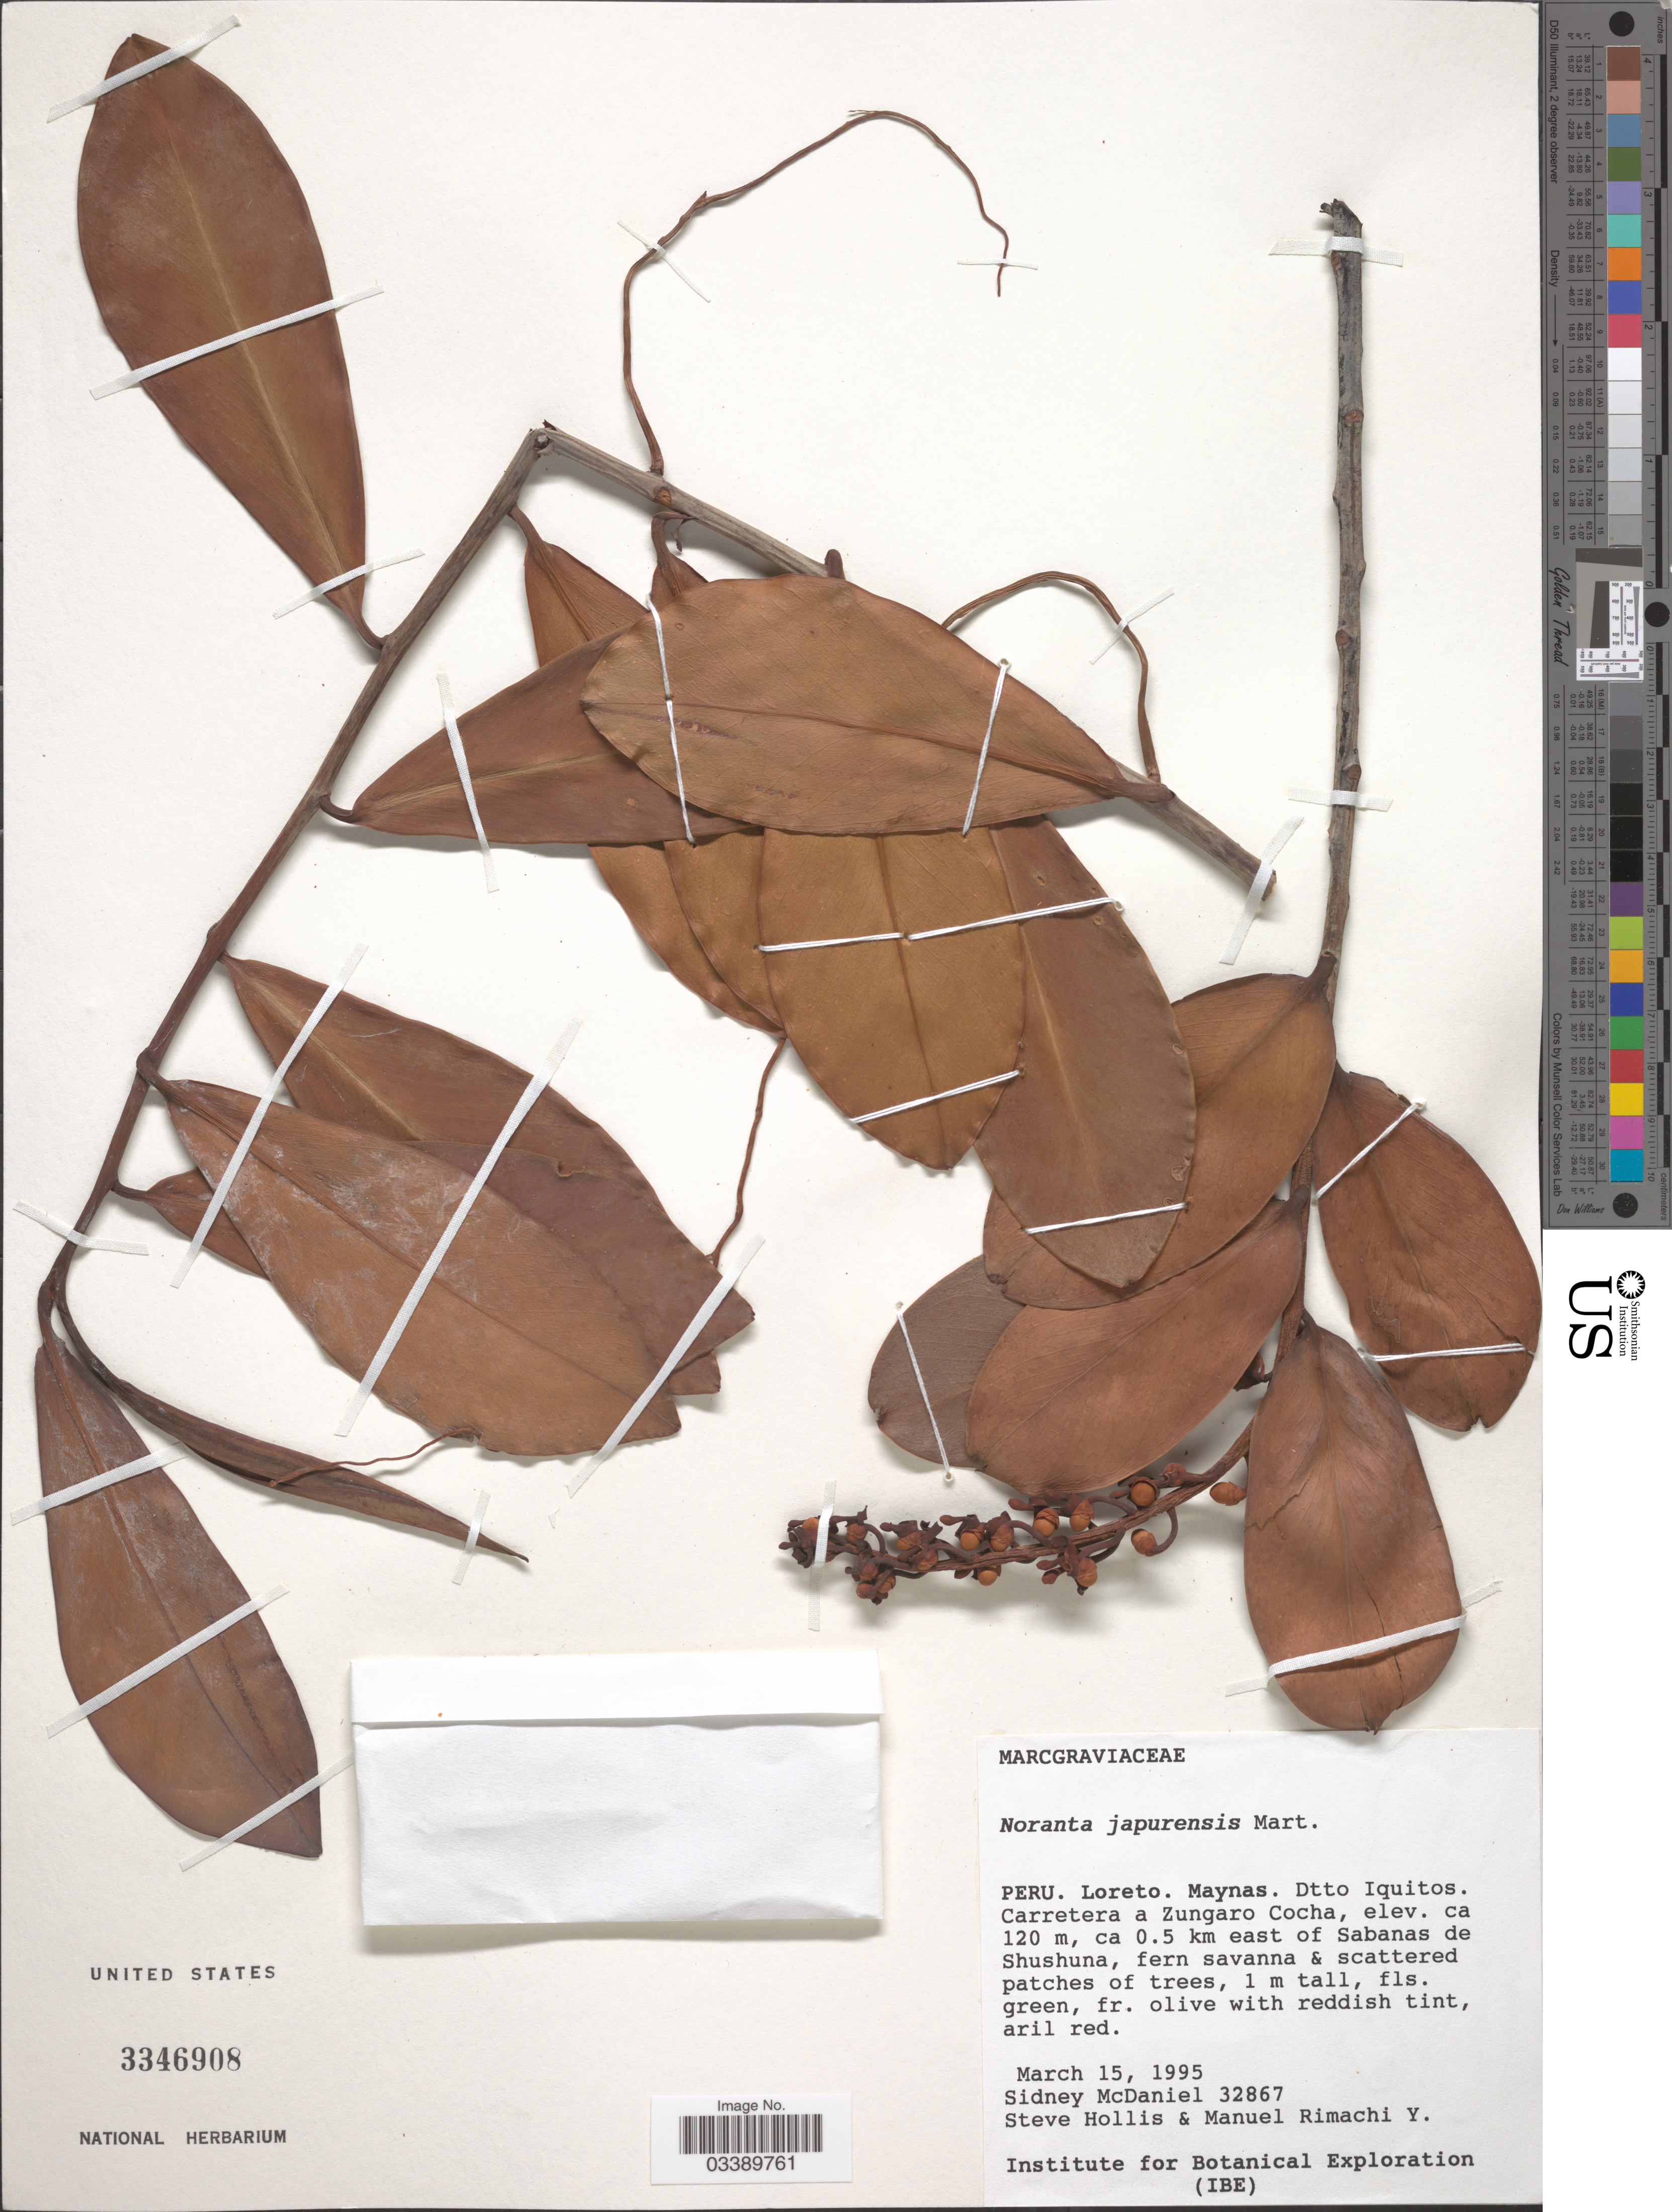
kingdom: Plantae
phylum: Tracheophyta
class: Magnoliopsida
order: Ericales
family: Marcgraviaceae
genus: Norantea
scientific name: Norantea guianensis subsp. japurensis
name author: (Mart.) Bedell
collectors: S. McDaniel, S. Hollis & M. Rimachi Y.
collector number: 32867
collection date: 1995-03-15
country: Peru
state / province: Loreto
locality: Maynas. Dtto Iquitos. Carretera a Zungaro Cocha.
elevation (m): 120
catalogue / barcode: US 3346908